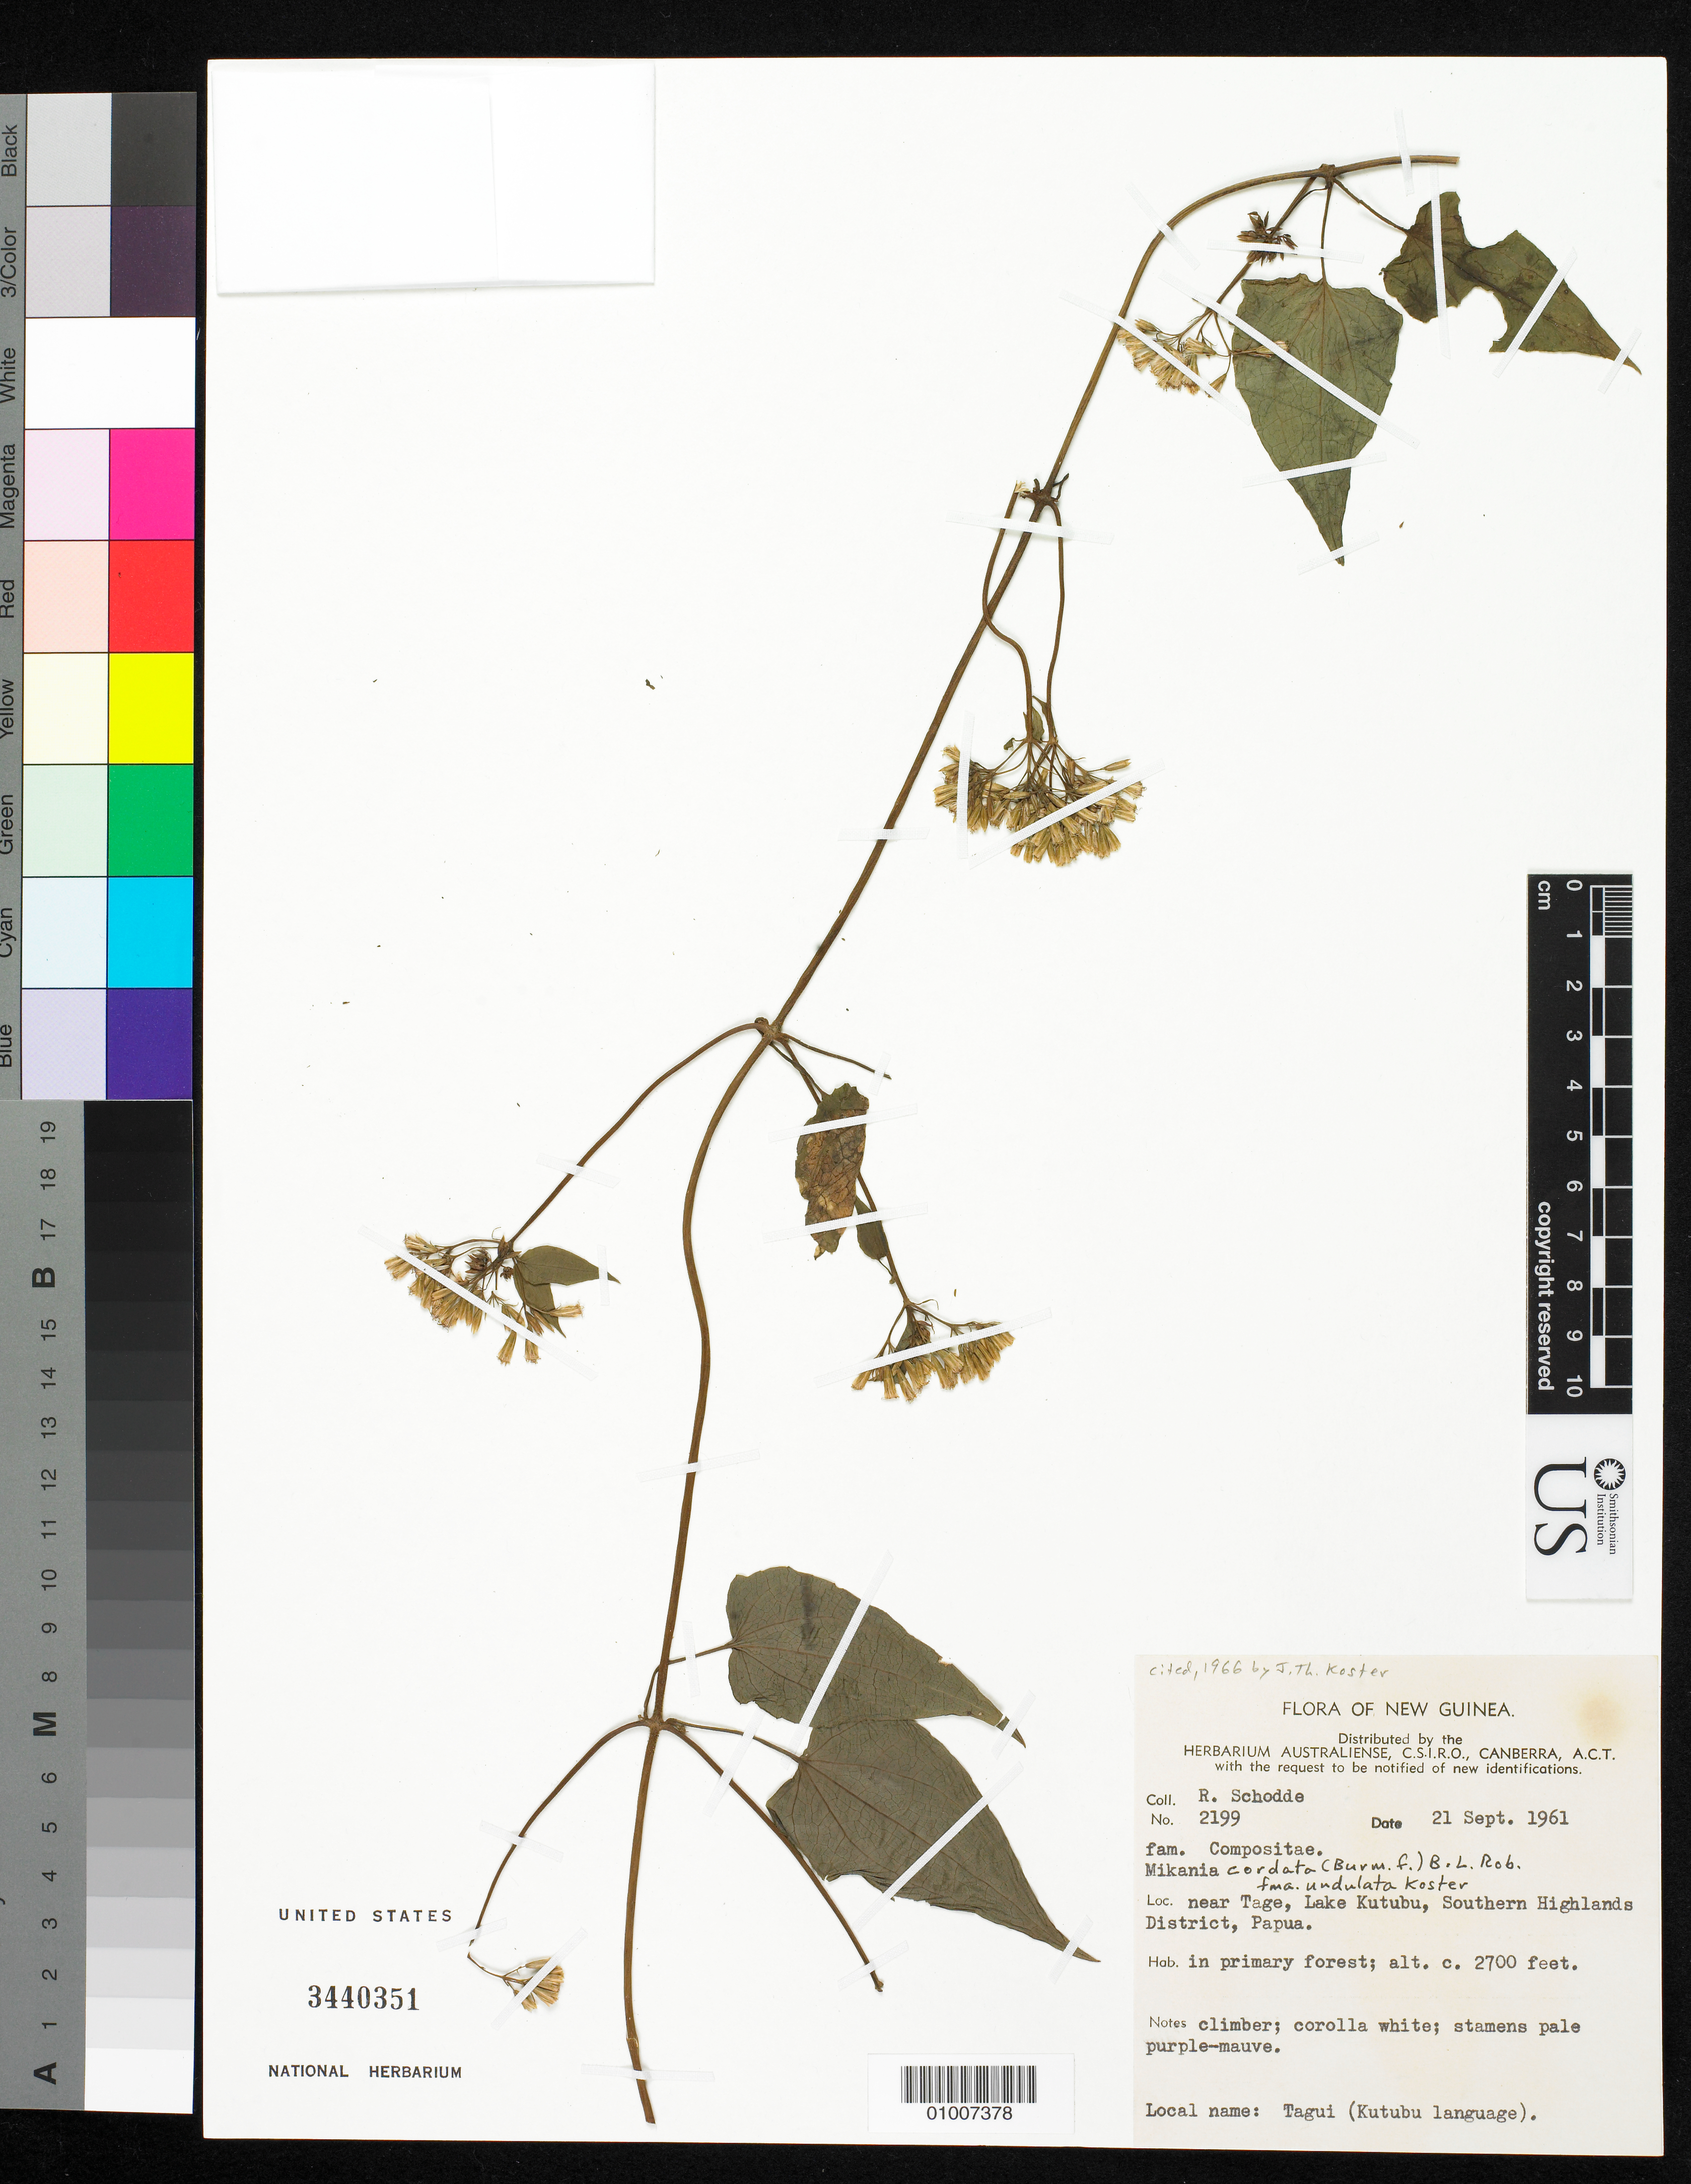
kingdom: Plantae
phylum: Tracheophyta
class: Magnoliopsida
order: Asterales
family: Asteraceae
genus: Mikania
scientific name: Mikania cordata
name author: (Burm. f.) B.L. Rob.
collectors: R. Schodde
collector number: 2199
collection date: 1961-09-21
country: Papua New Guinea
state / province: Southern Highlands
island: New Guinea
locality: Near Tage, Lake Kutubu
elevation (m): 823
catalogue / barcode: US 3440351